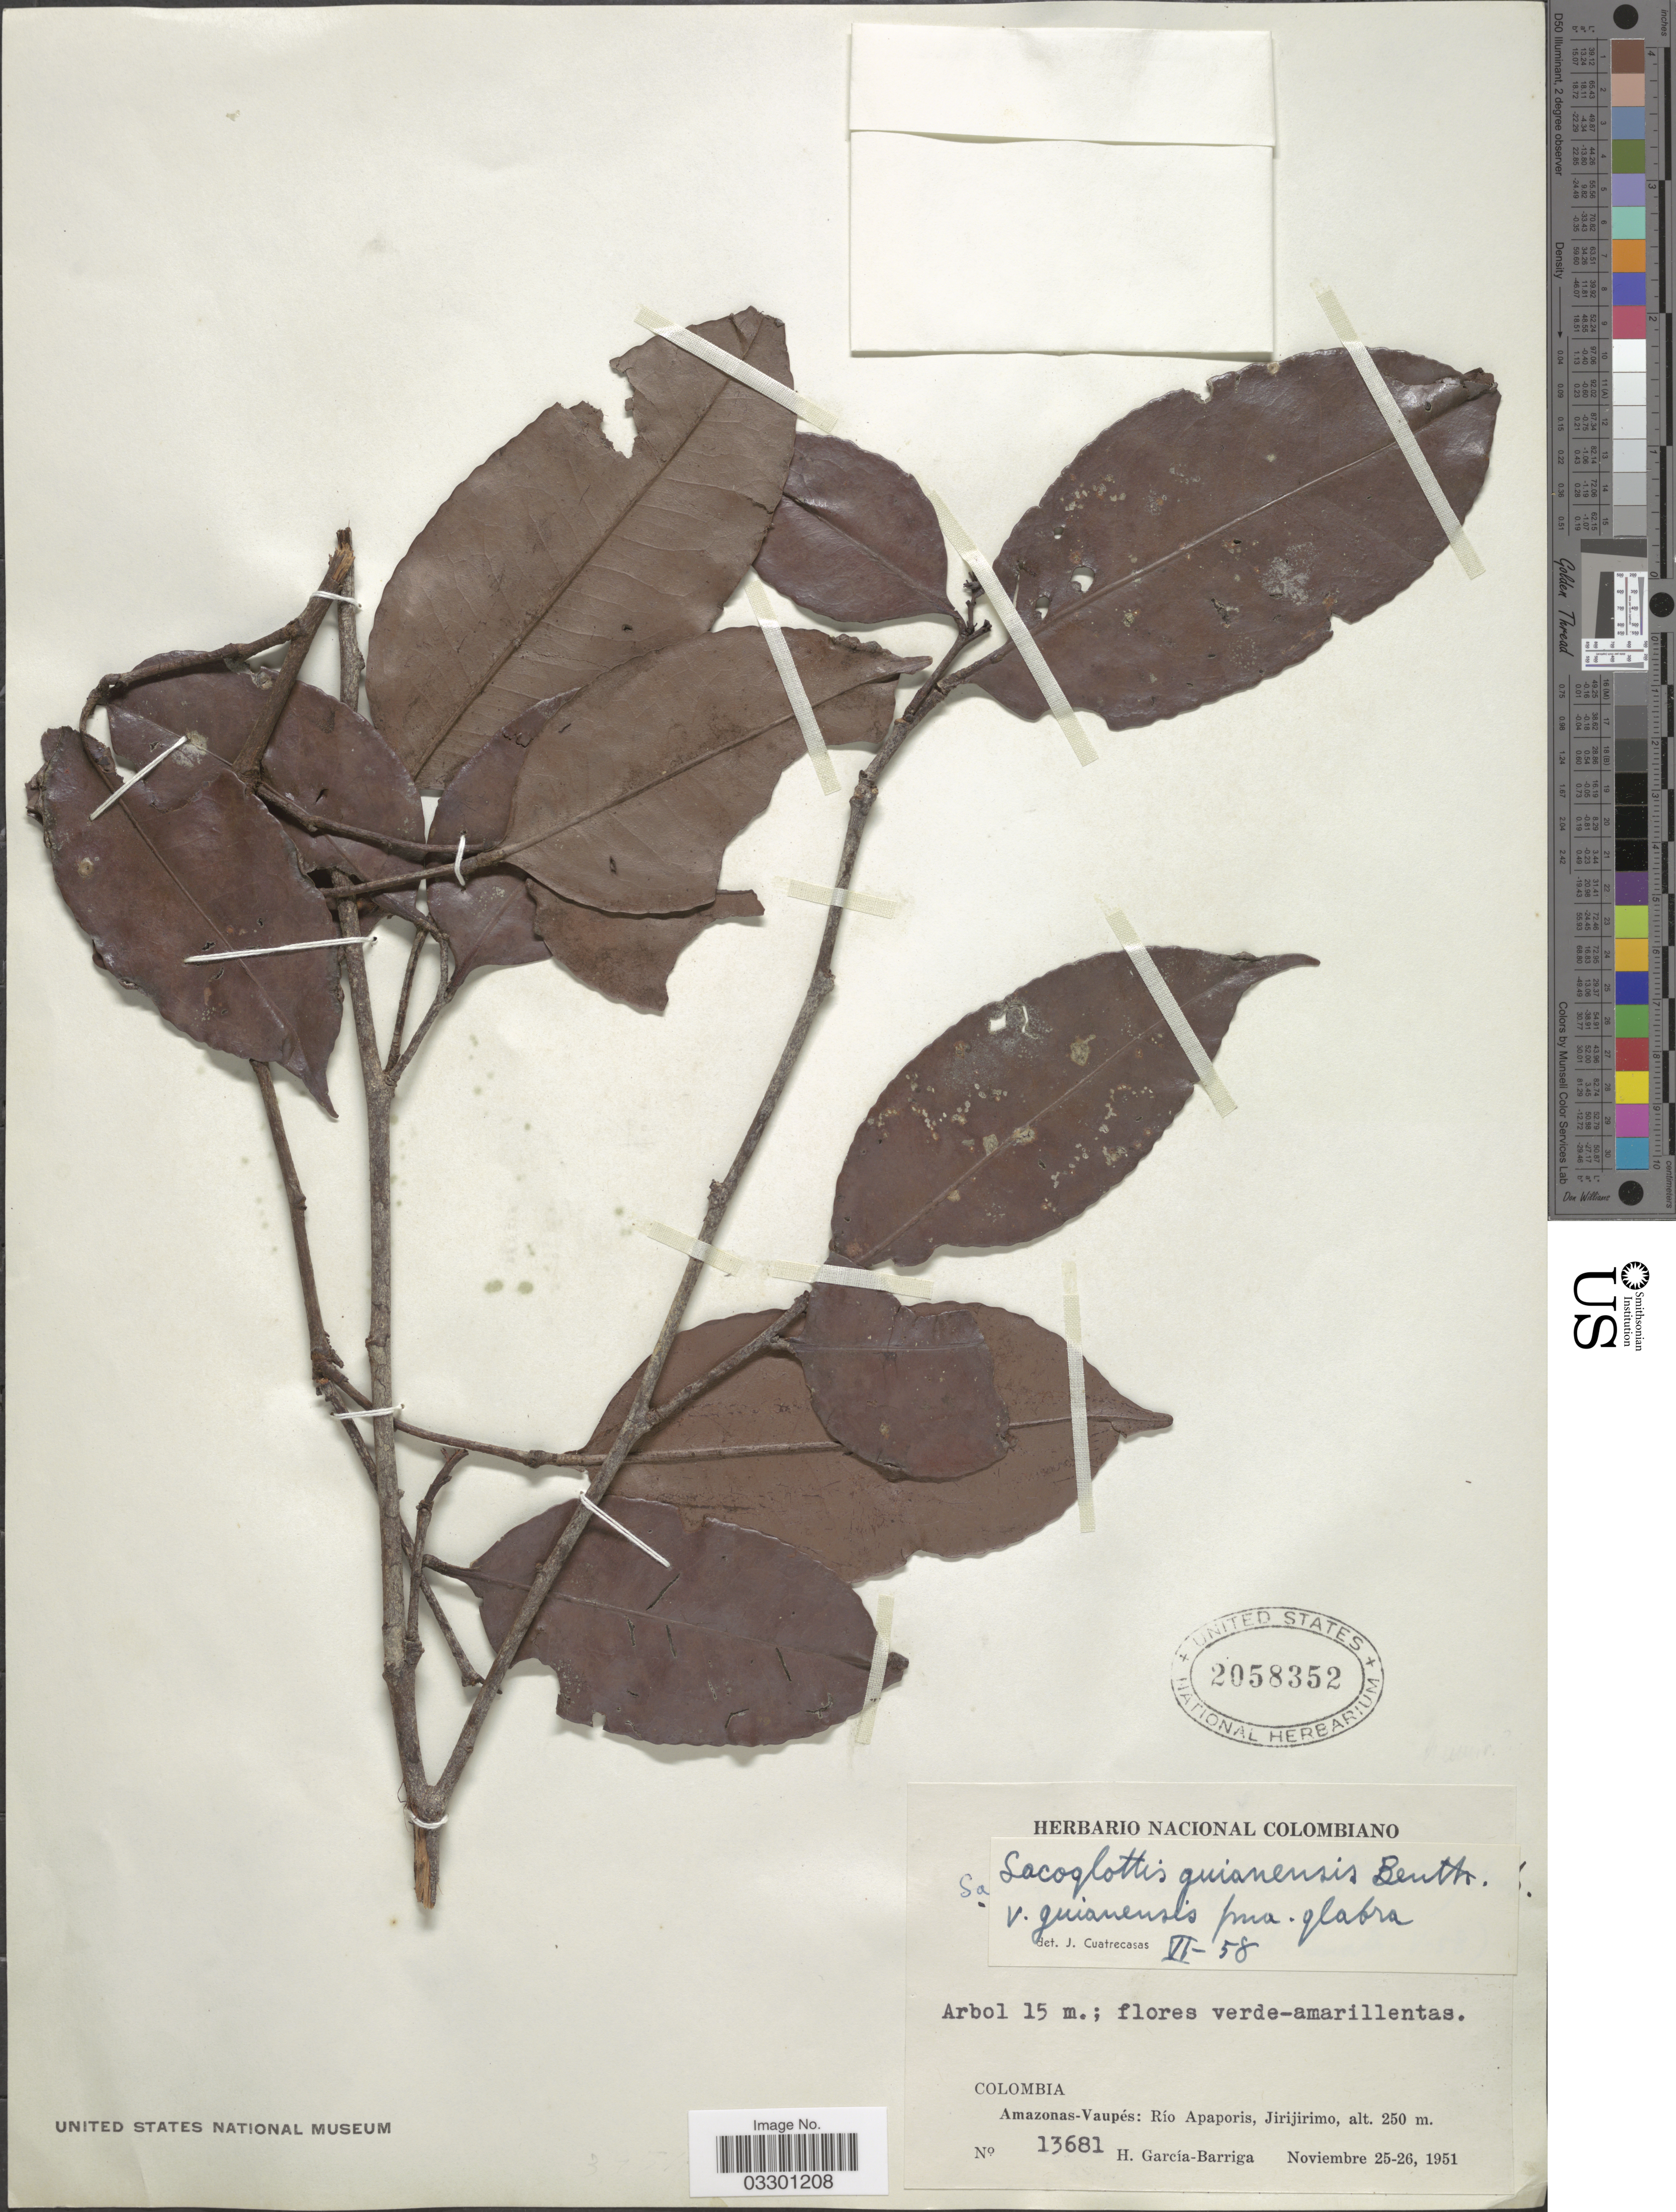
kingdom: Plantae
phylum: Tracheophyta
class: Magnoliopsida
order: Malpighiales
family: Humiriaceae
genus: Sacoglottis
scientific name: Sacoglottis guianensis f. glabra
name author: Benth.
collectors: H. García Barriga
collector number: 13681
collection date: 1951-11-25/1951-11-26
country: Colombia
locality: Amazonas-Vaupés: Río Apaporis, Jirijirimo.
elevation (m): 250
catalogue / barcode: US 2058352